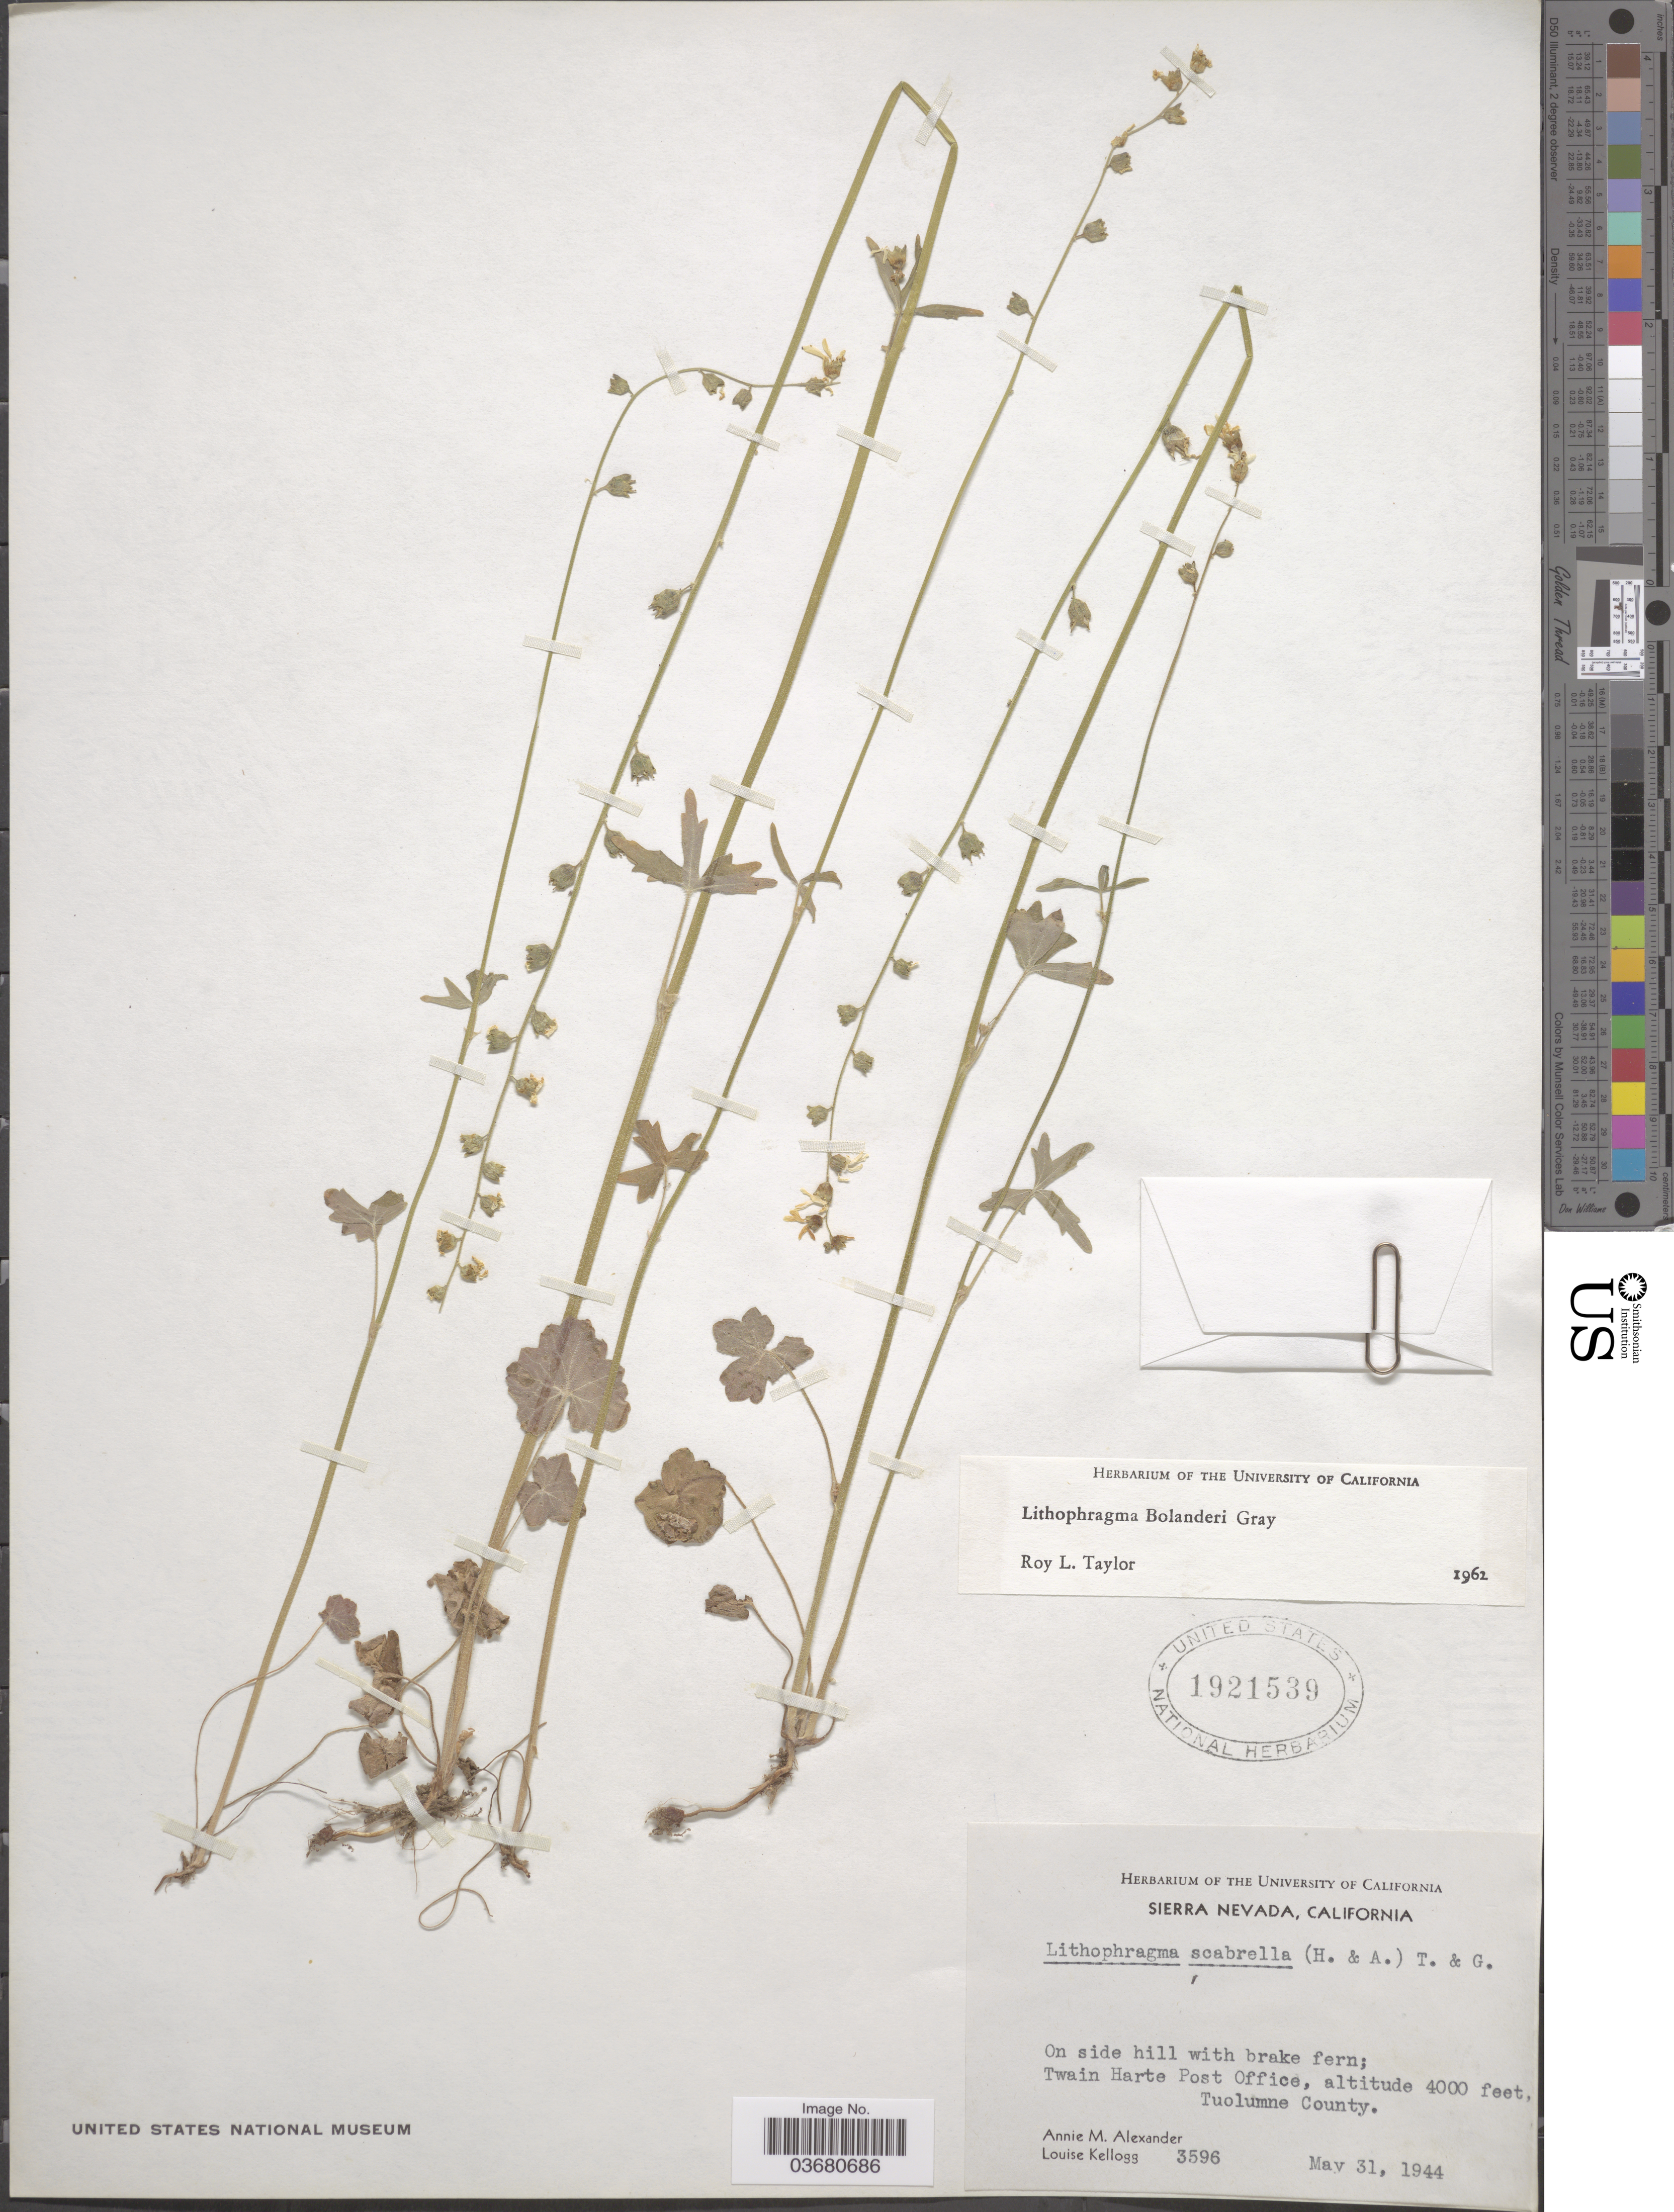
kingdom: Plantae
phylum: Tracheophyta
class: Magnoliopsida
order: Saxifragales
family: Saxifragaceae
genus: Lithophragma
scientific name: Lithophragma bolanderi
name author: A. Gray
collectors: A. M. Alexander & L. Kellogg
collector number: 3596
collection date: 1944-05-31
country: United States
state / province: California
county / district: Tuolumne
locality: Sierra Nevada. On side hill with brake fern; Twain Harte Post Office, Tuolumne County.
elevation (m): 1219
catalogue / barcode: US 1921539